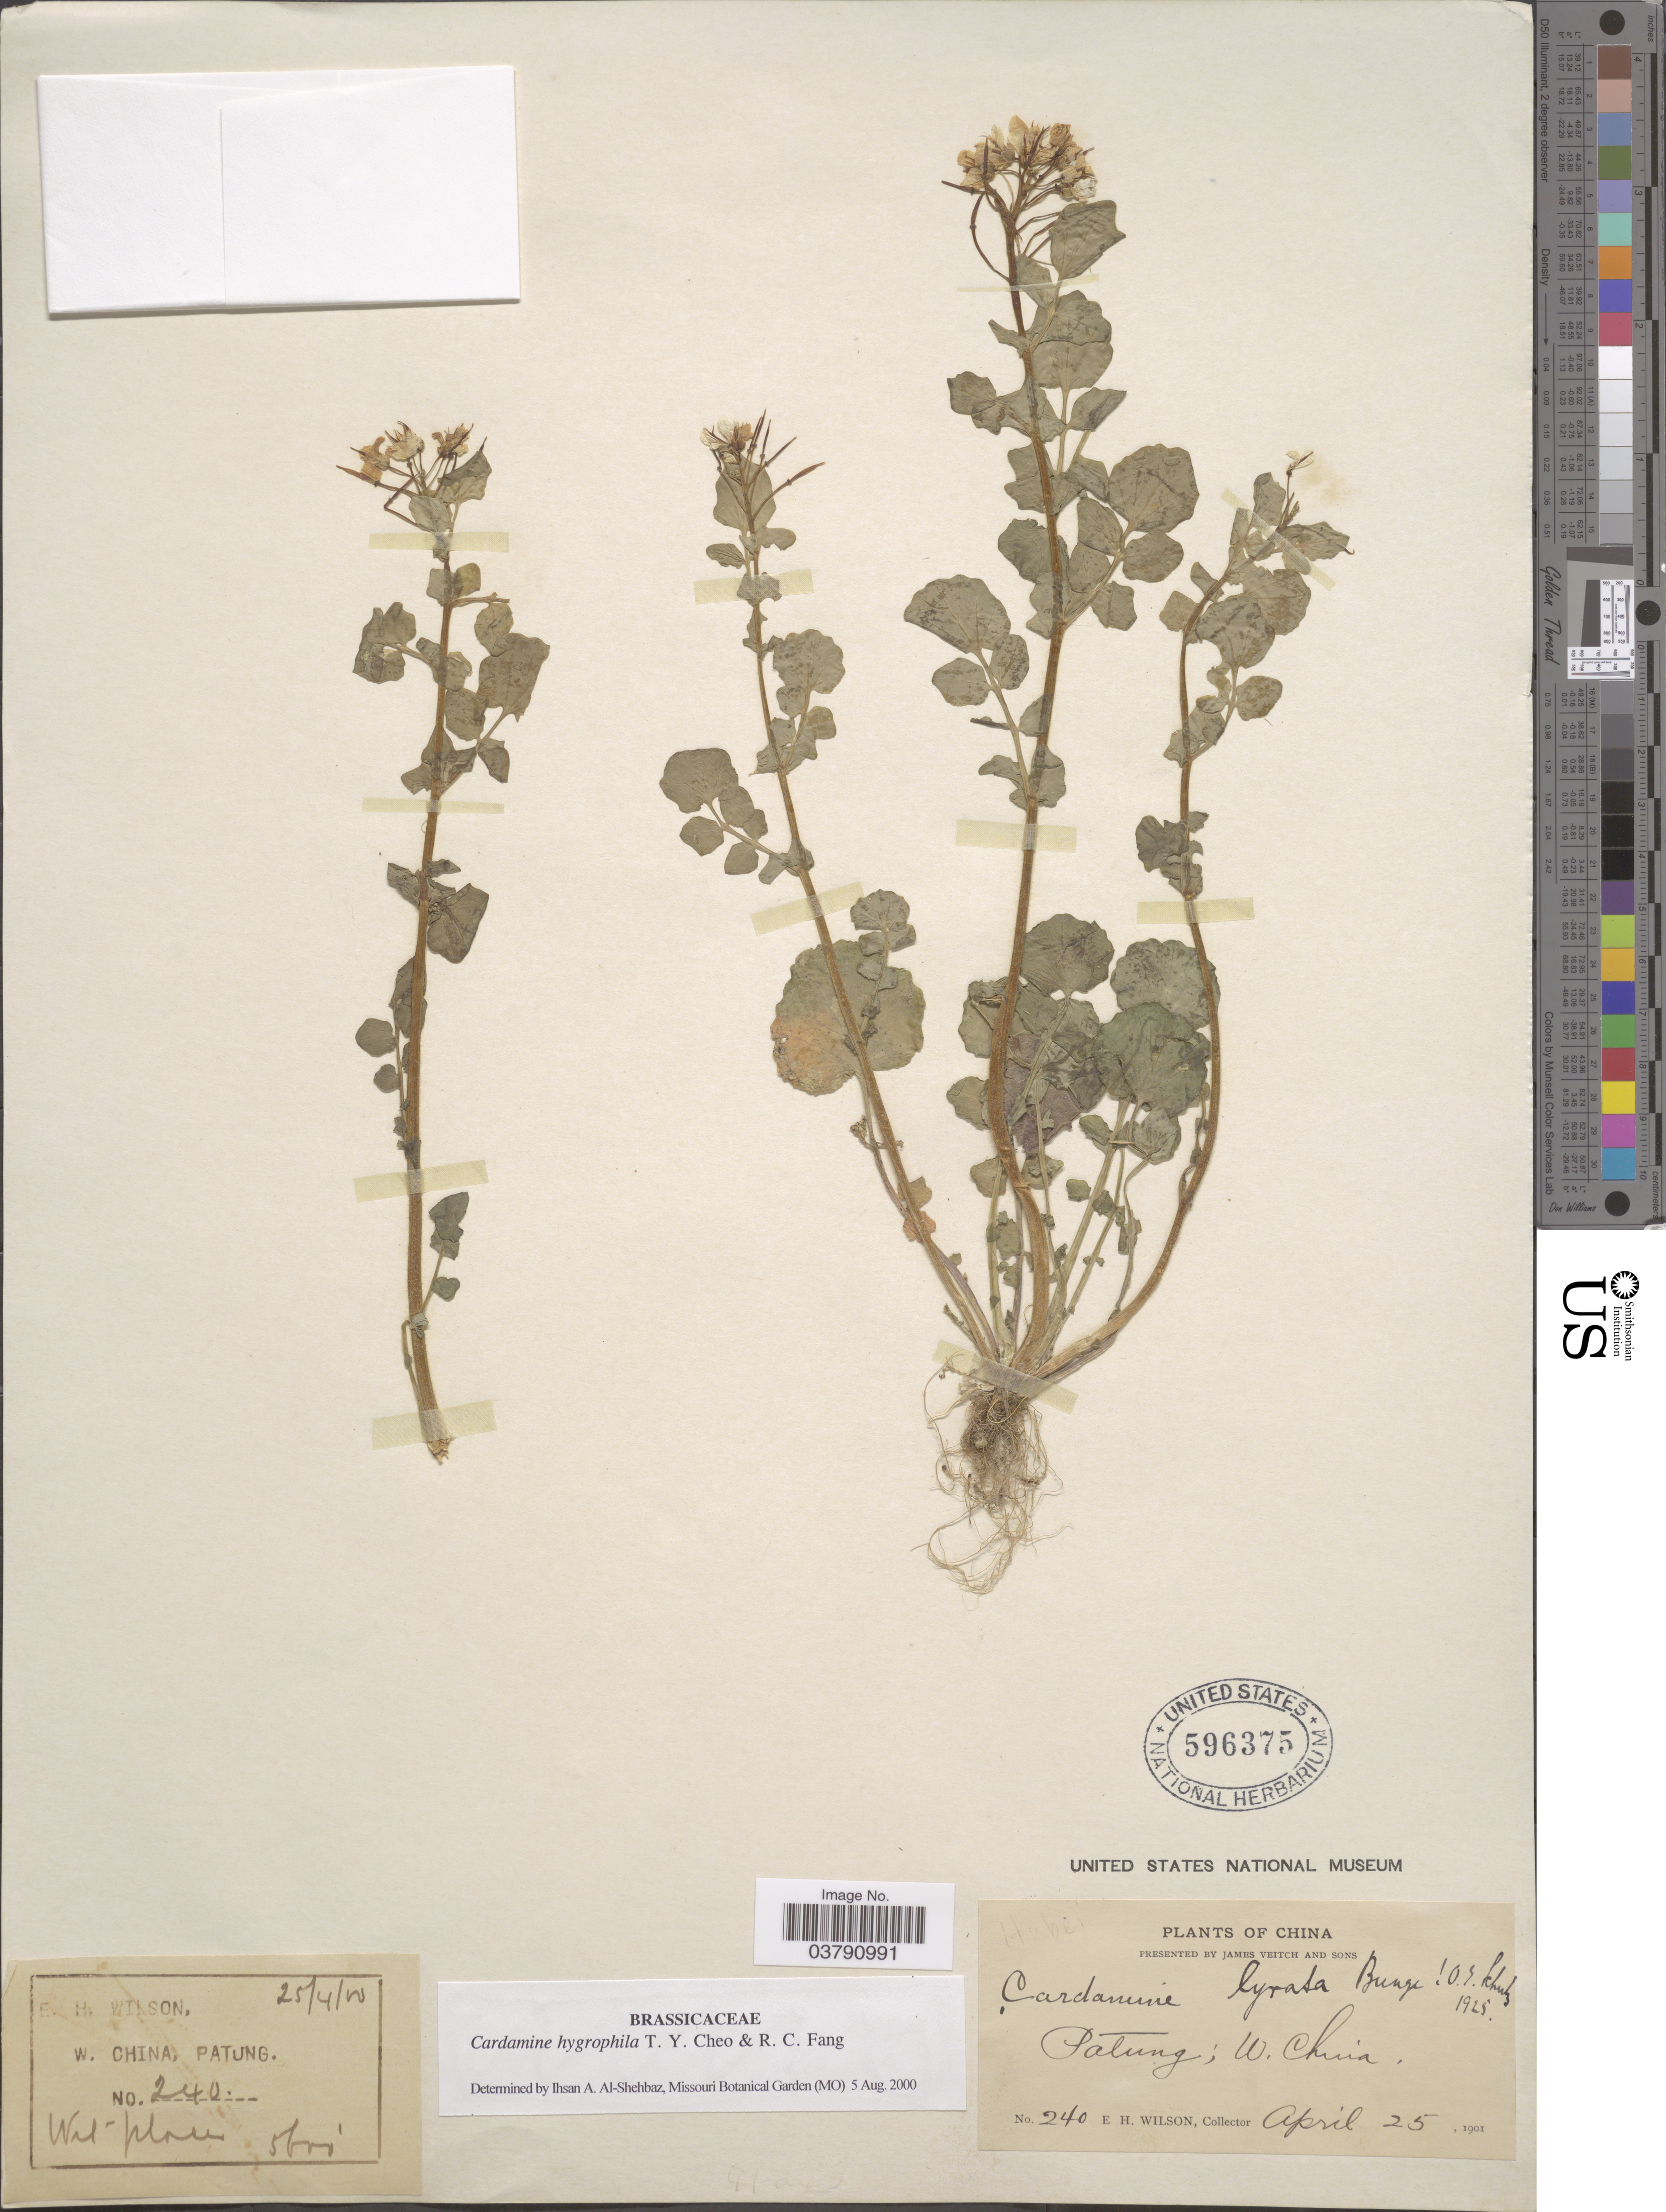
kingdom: Plantae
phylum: Tracheophyta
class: Magnoliopsida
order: Brassicales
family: Brassicaceae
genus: Cardamine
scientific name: Cardamine hygrophila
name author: T.Y. Cheo & R.C. Fang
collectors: E. Wilson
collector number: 240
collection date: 1901-04-25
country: China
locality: Patung; W. China.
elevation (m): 1707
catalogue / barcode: US 596375